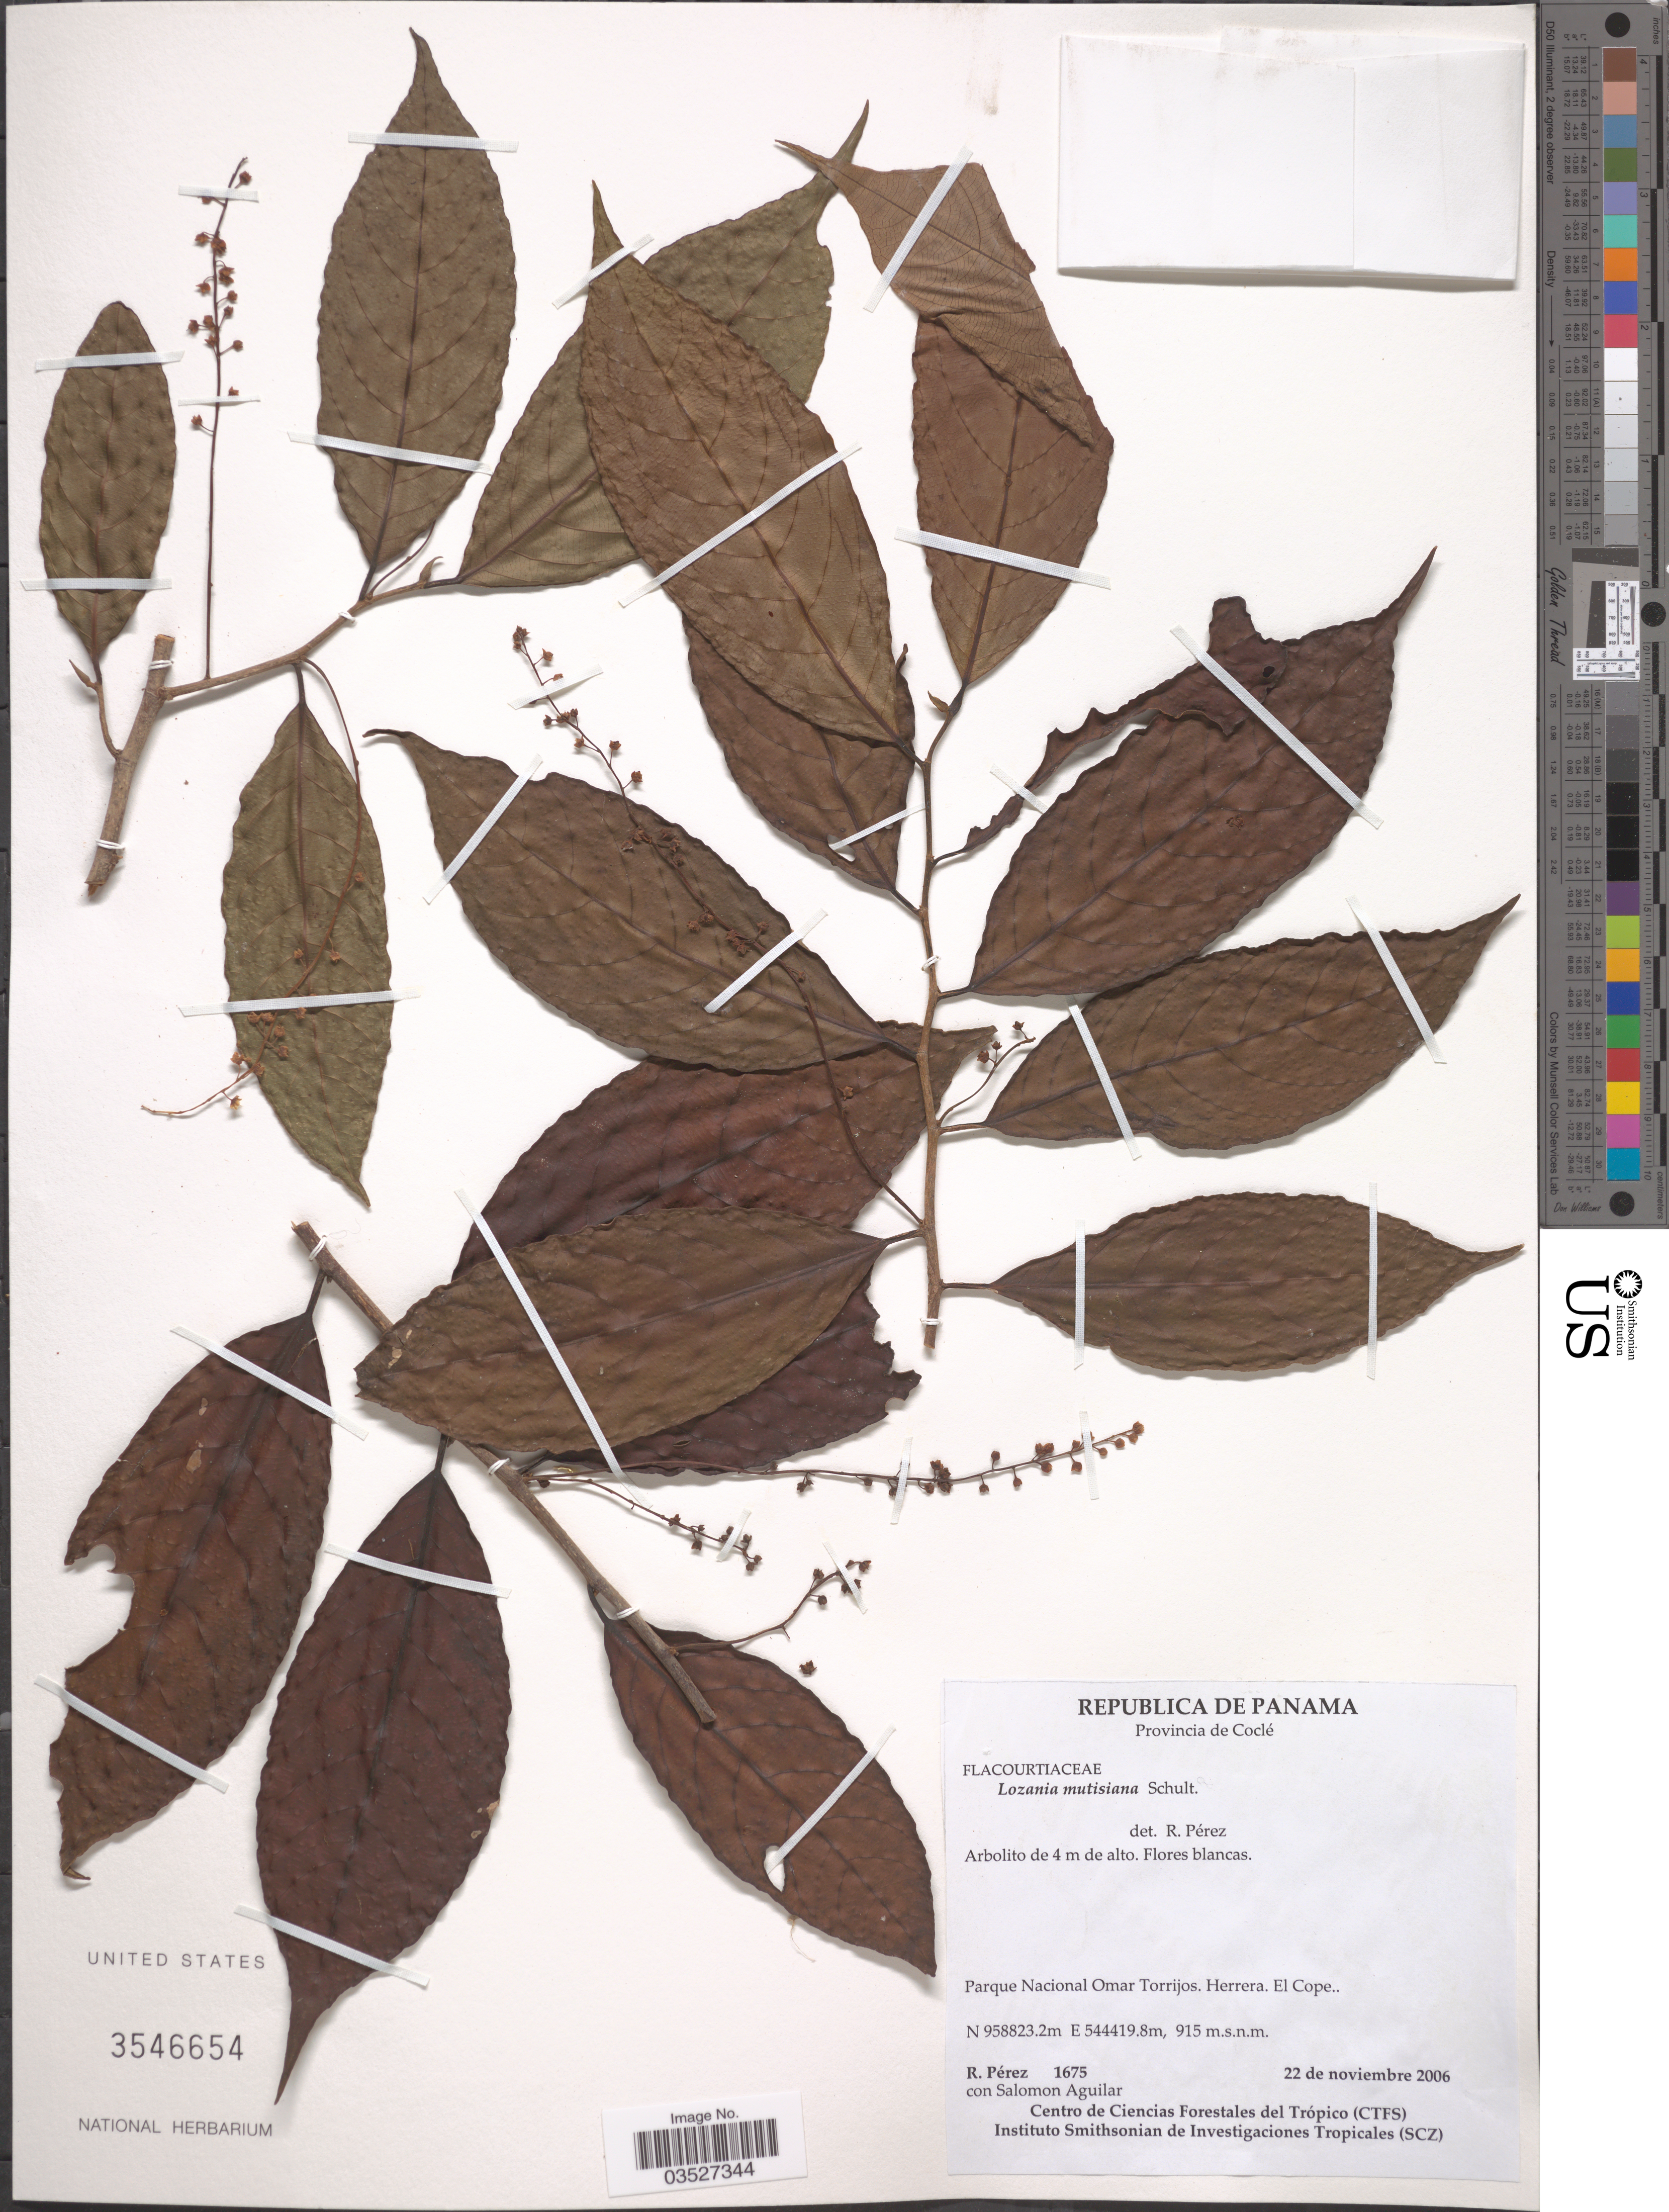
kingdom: Plantae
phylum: Tracheophyta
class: Magnoliopsida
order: Malpighiales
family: Lacistemataceae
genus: Lozania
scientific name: Lozania mutisiana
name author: Schult. in Roem. & Schult.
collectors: R. Perez & S. Aguilar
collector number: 1675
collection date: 2006-11-22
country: Panama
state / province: Coclé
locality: Parque Nacional Omar Torrijos. Herrera. El Cope.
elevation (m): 915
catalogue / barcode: US 3546654